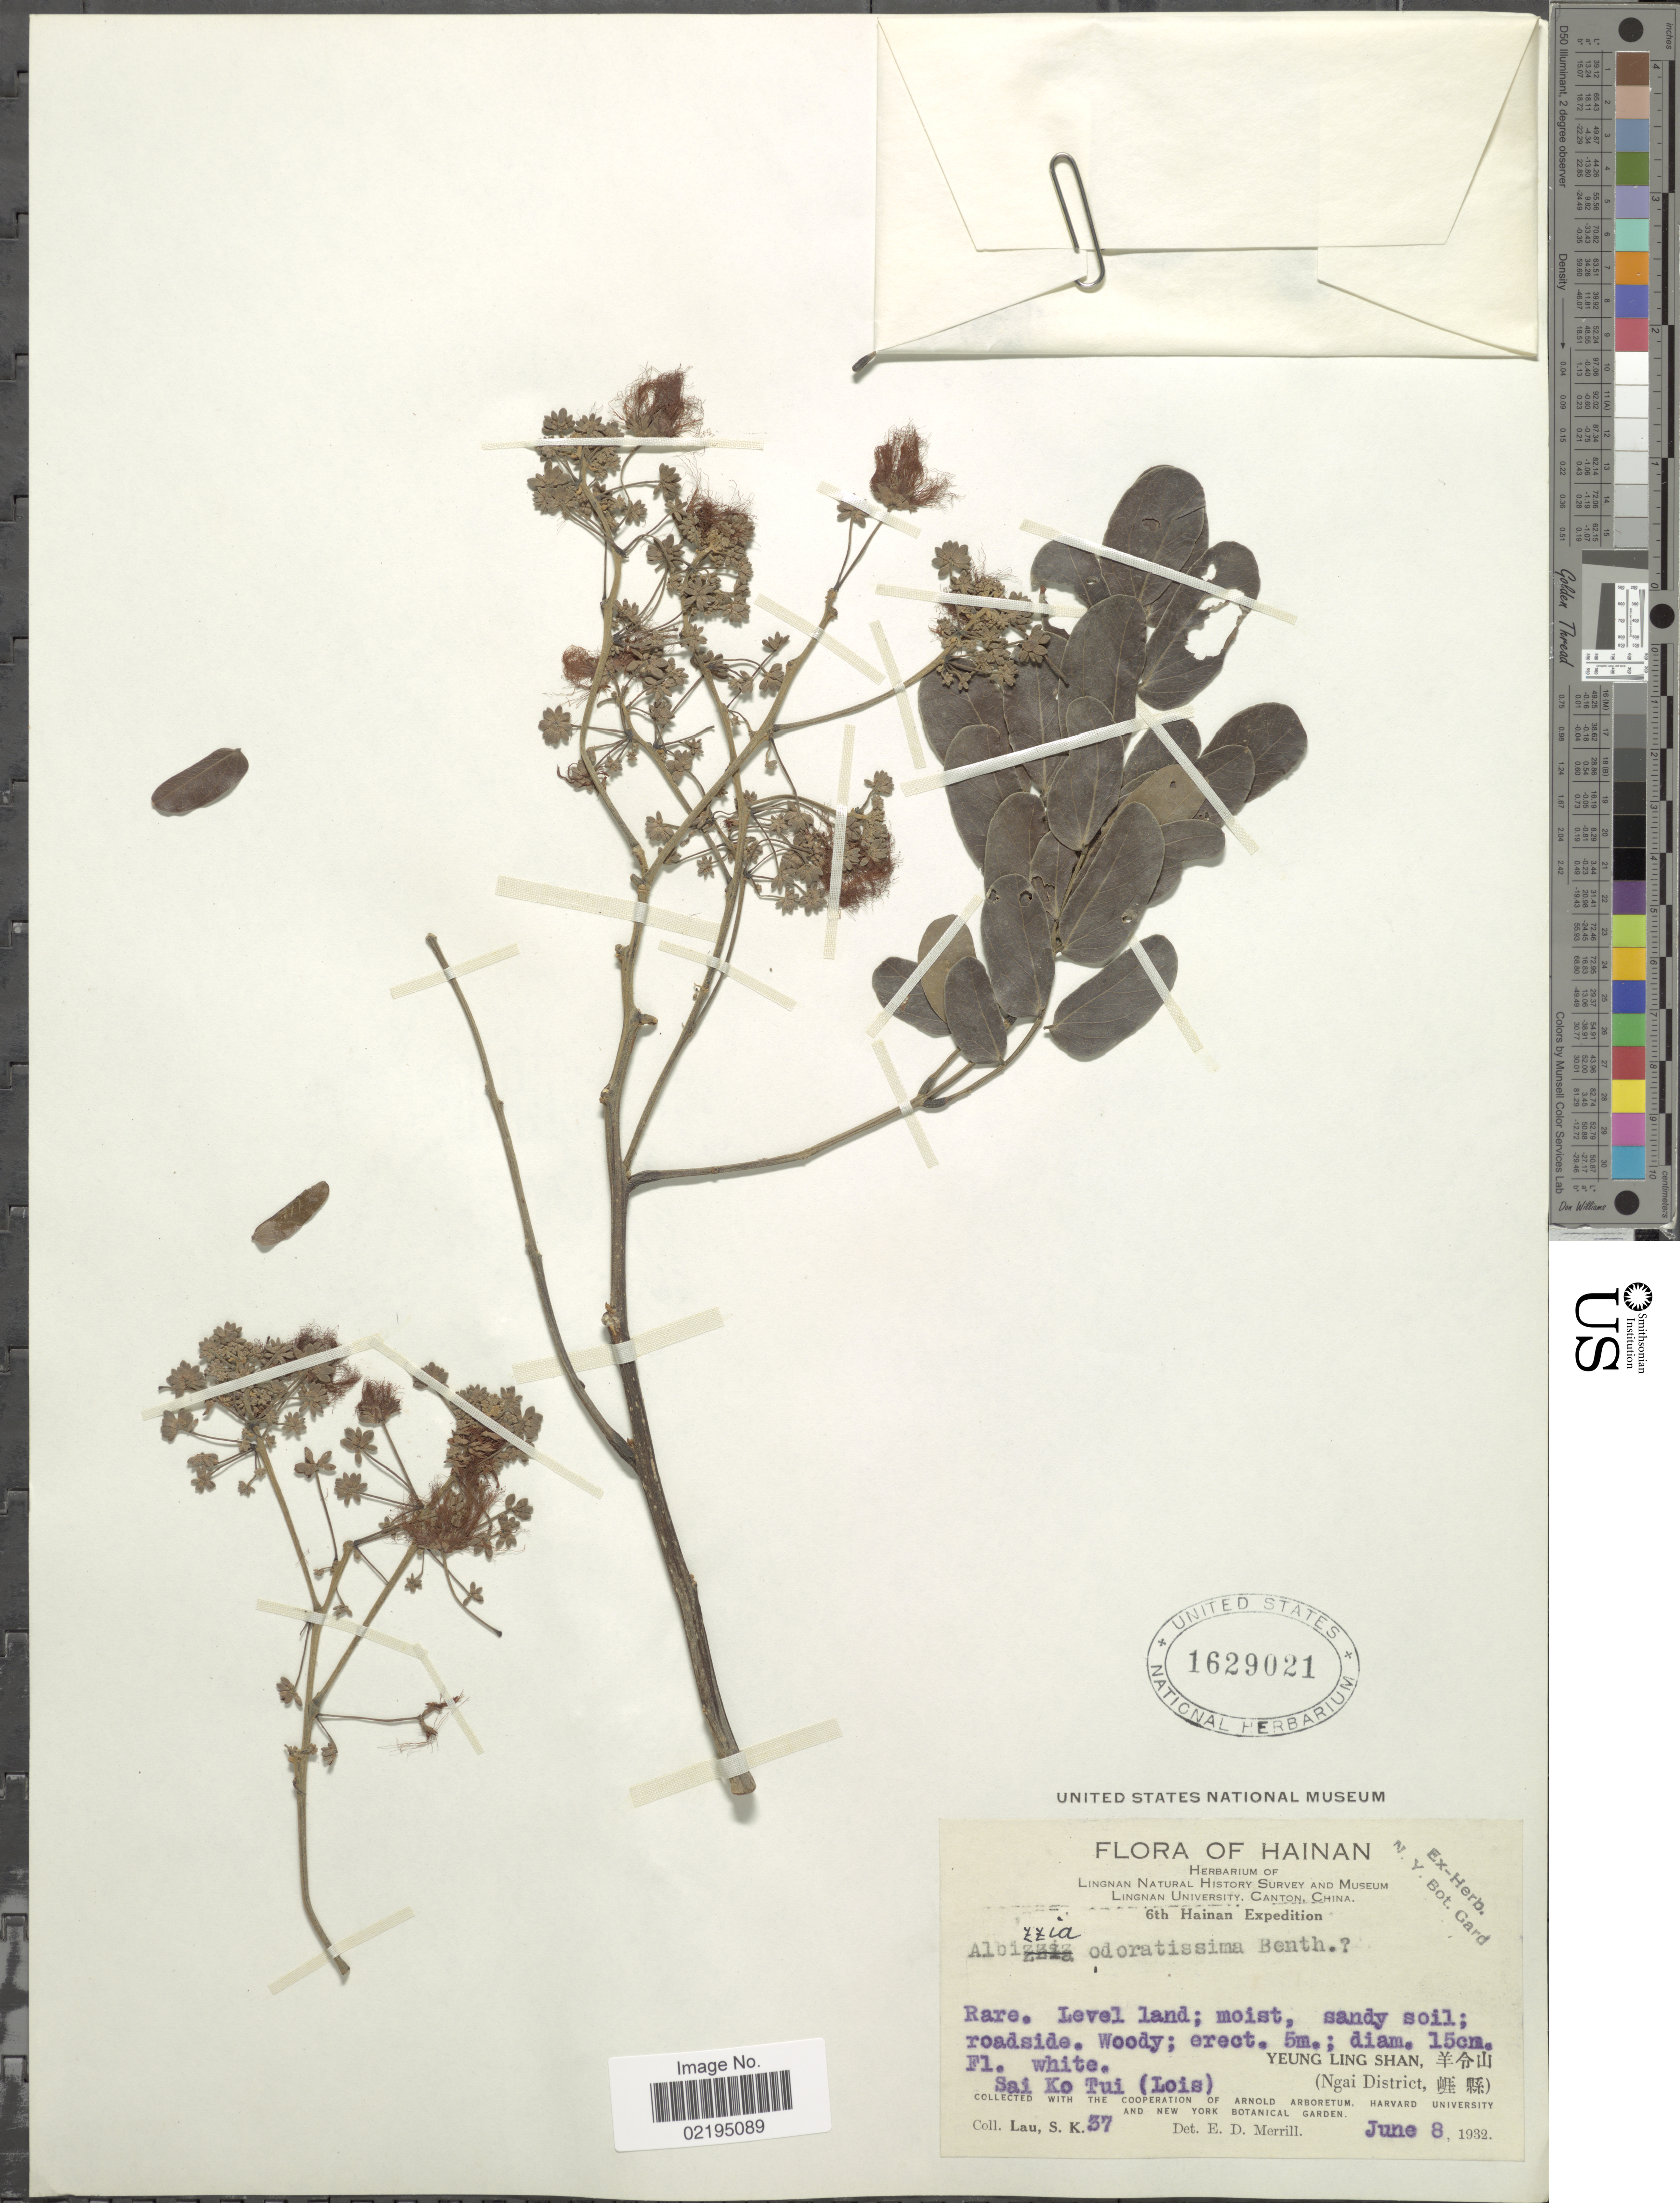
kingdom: Plantae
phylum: Tracheophyta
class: Magnoliopsida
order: Fabales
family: Fabaceae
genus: Albizia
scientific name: Albizia odoratissima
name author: (L. f.) Benth.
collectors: S. K. Lau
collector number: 57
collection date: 1932-06-08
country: China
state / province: Hainan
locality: Sai Ko Tui (Lois)Yeung Ling Shan (Ngai District).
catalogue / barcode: US 1629021